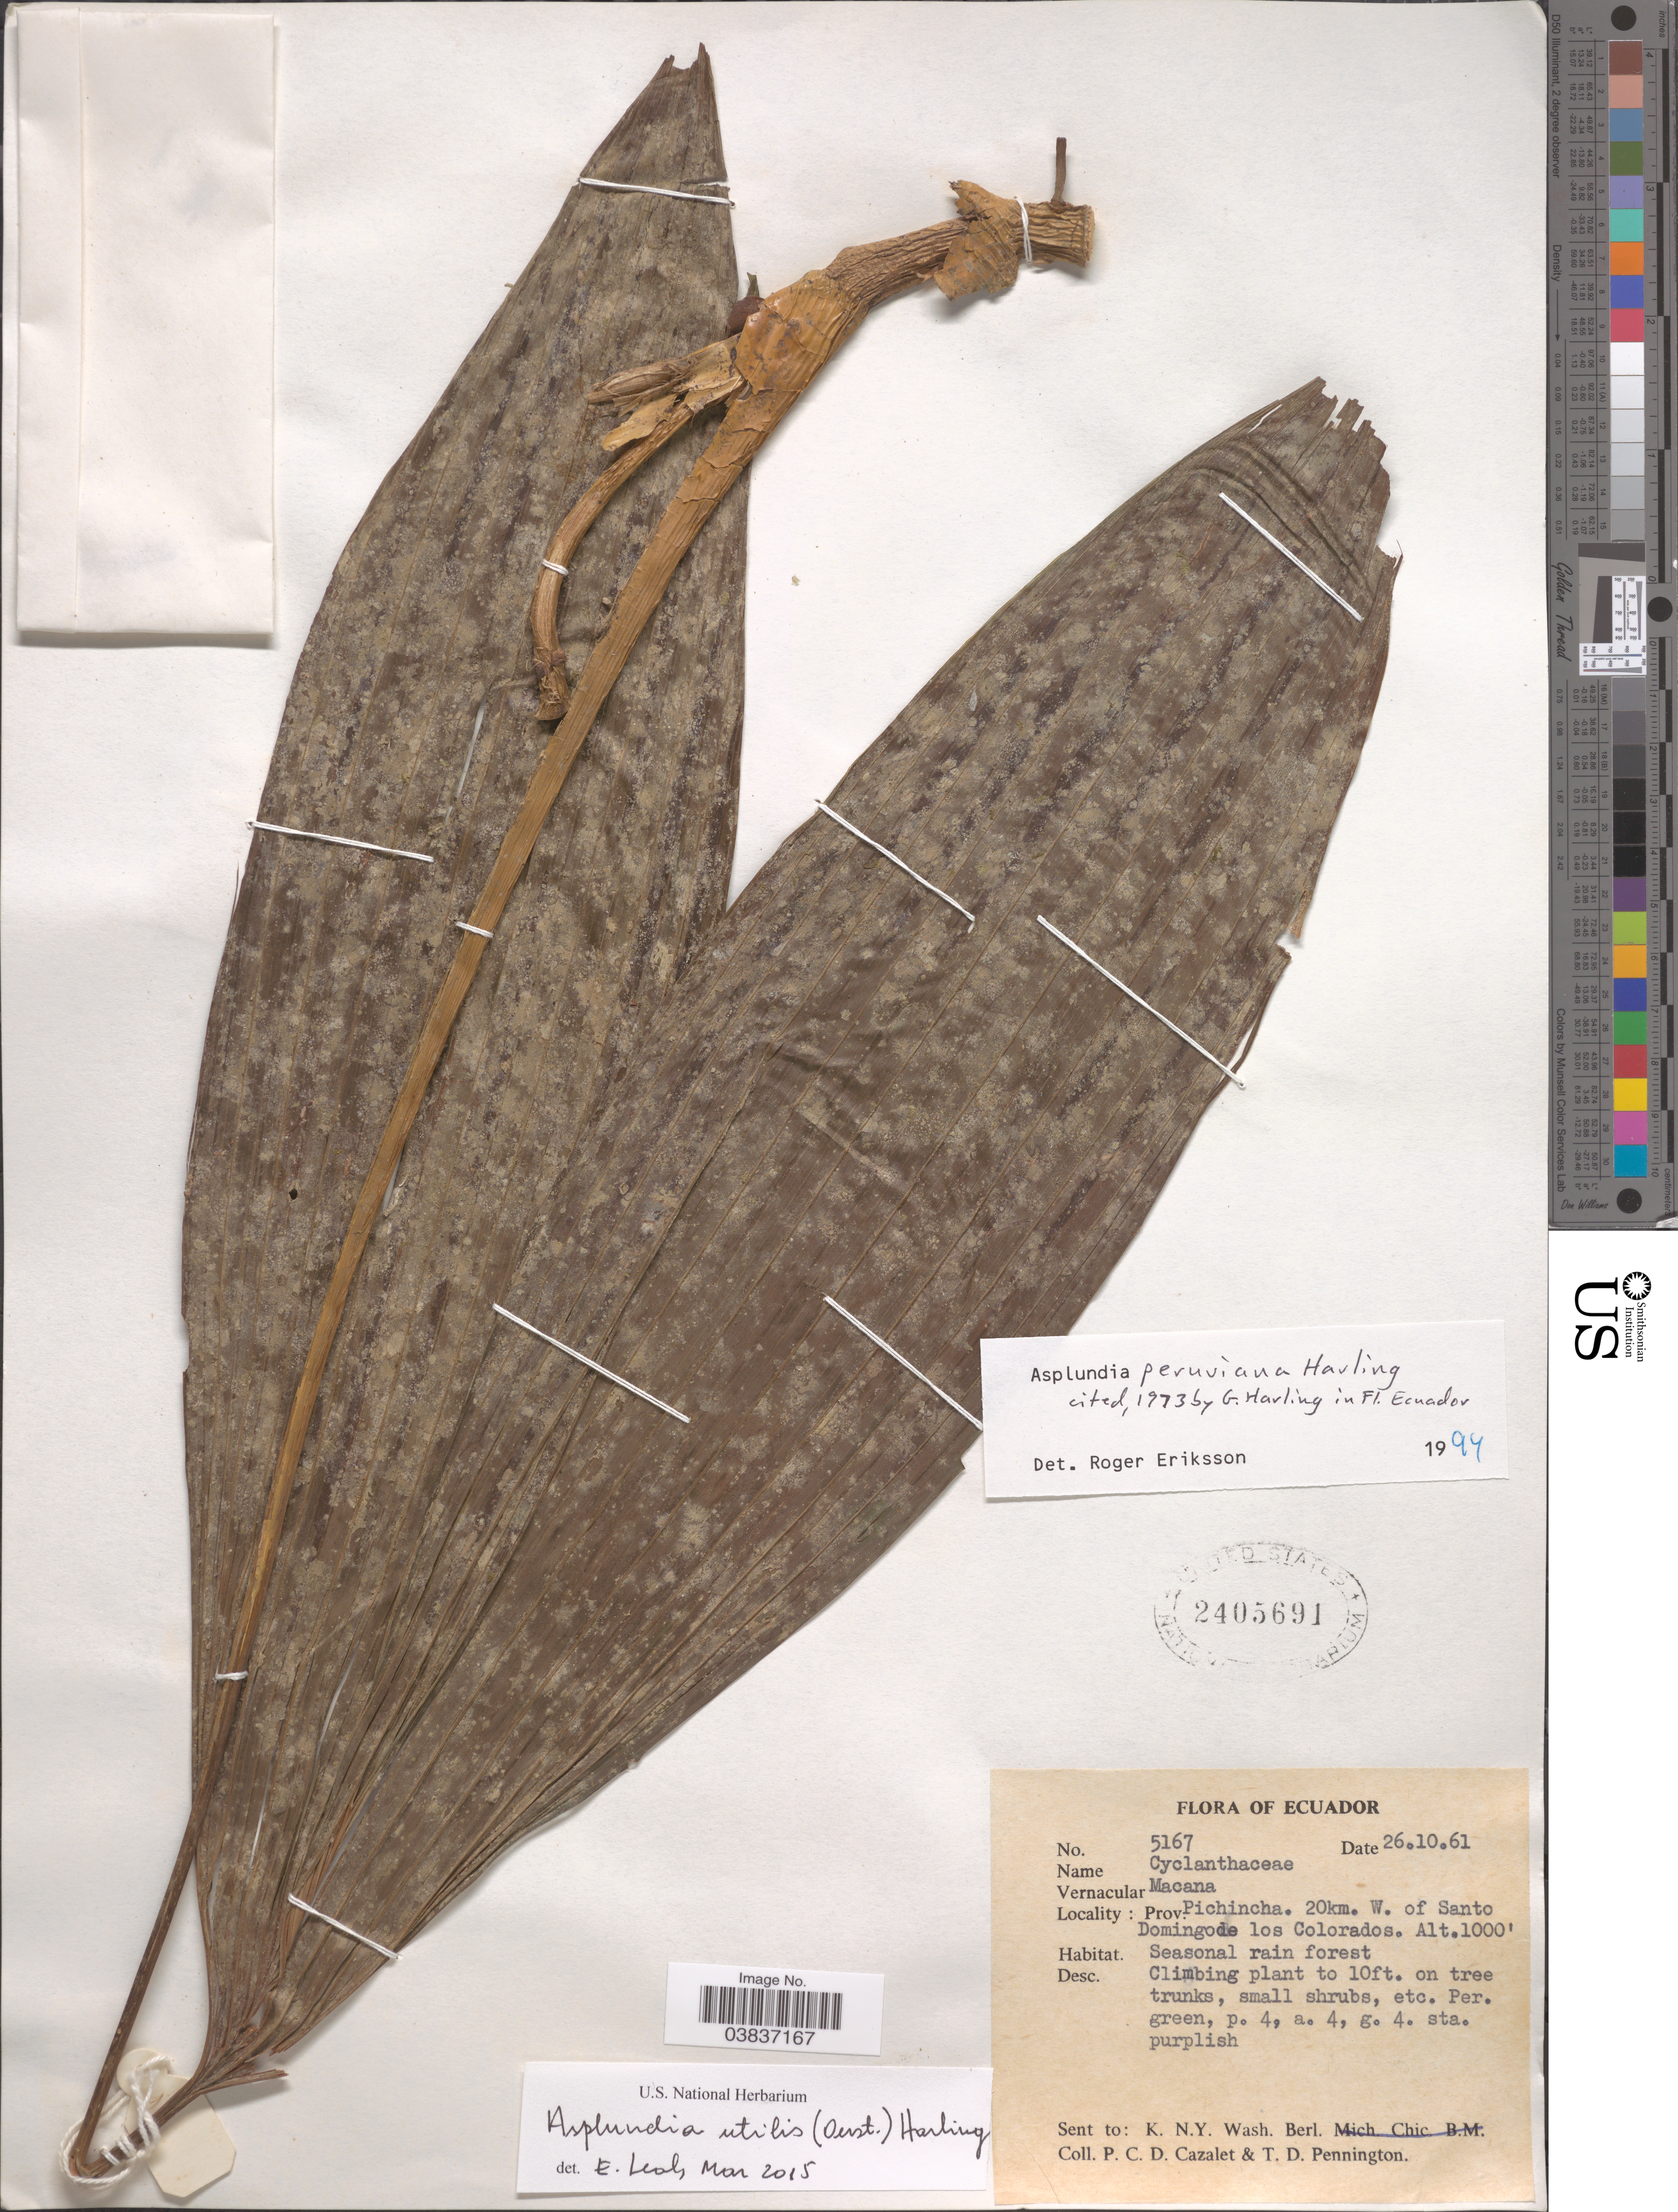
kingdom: Plantae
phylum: Tracheophyta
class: Liliopsida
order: Pandanales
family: Cyclanthaceae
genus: Asplundia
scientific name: Asplundia utilis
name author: (Oerst.) Harling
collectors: P. C. D. Cazalet & T. D. Pennington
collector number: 5167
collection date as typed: Transcribed d/m/y: 26/10/61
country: Ecuador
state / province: Pichincha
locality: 20 km. W. of Santo Domingo de los Colorados.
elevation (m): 305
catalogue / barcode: US 2405691